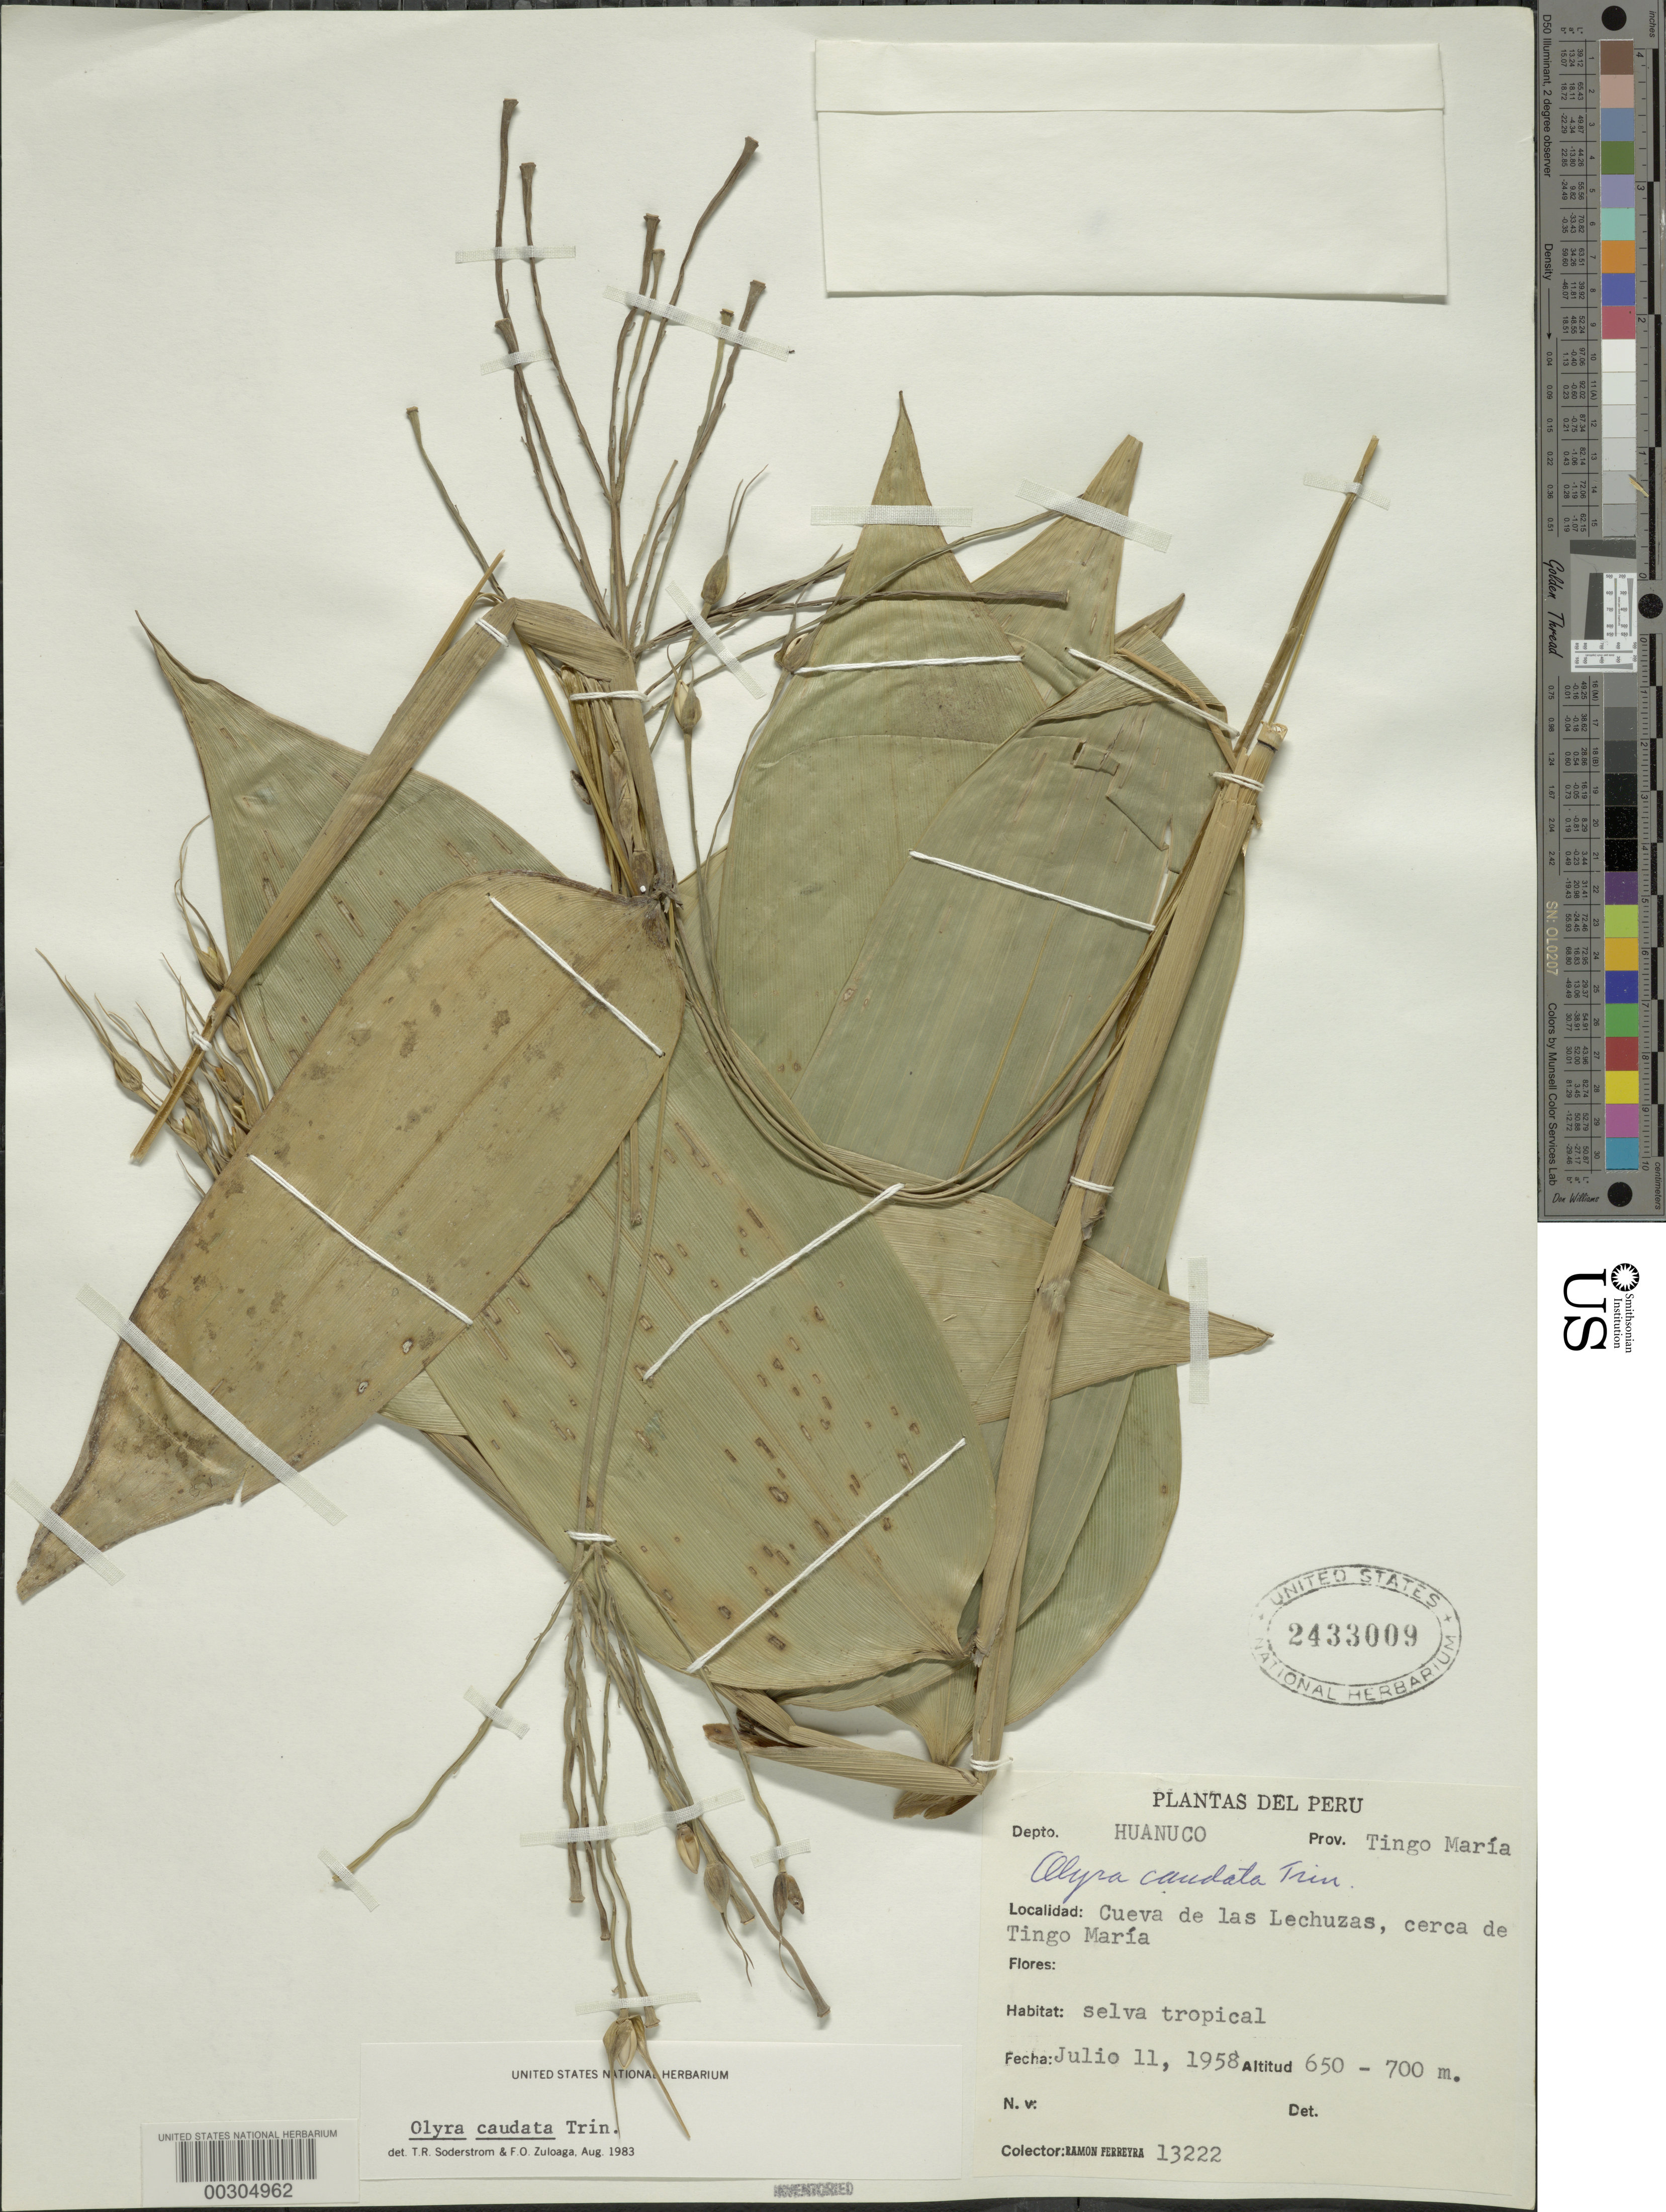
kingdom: Plantae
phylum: Tracheophyta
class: Liliopsida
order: Poales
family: Poaceae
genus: Olyra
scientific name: Olyra caudata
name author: Trin.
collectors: R. A. Ferreyra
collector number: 13222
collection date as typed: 11 Jul 1958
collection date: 1958-07-11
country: Peru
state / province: Huánuco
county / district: Leoncio Prado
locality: Tingo María Prov., Lechuzas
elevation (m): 650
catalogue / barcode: US 2433009